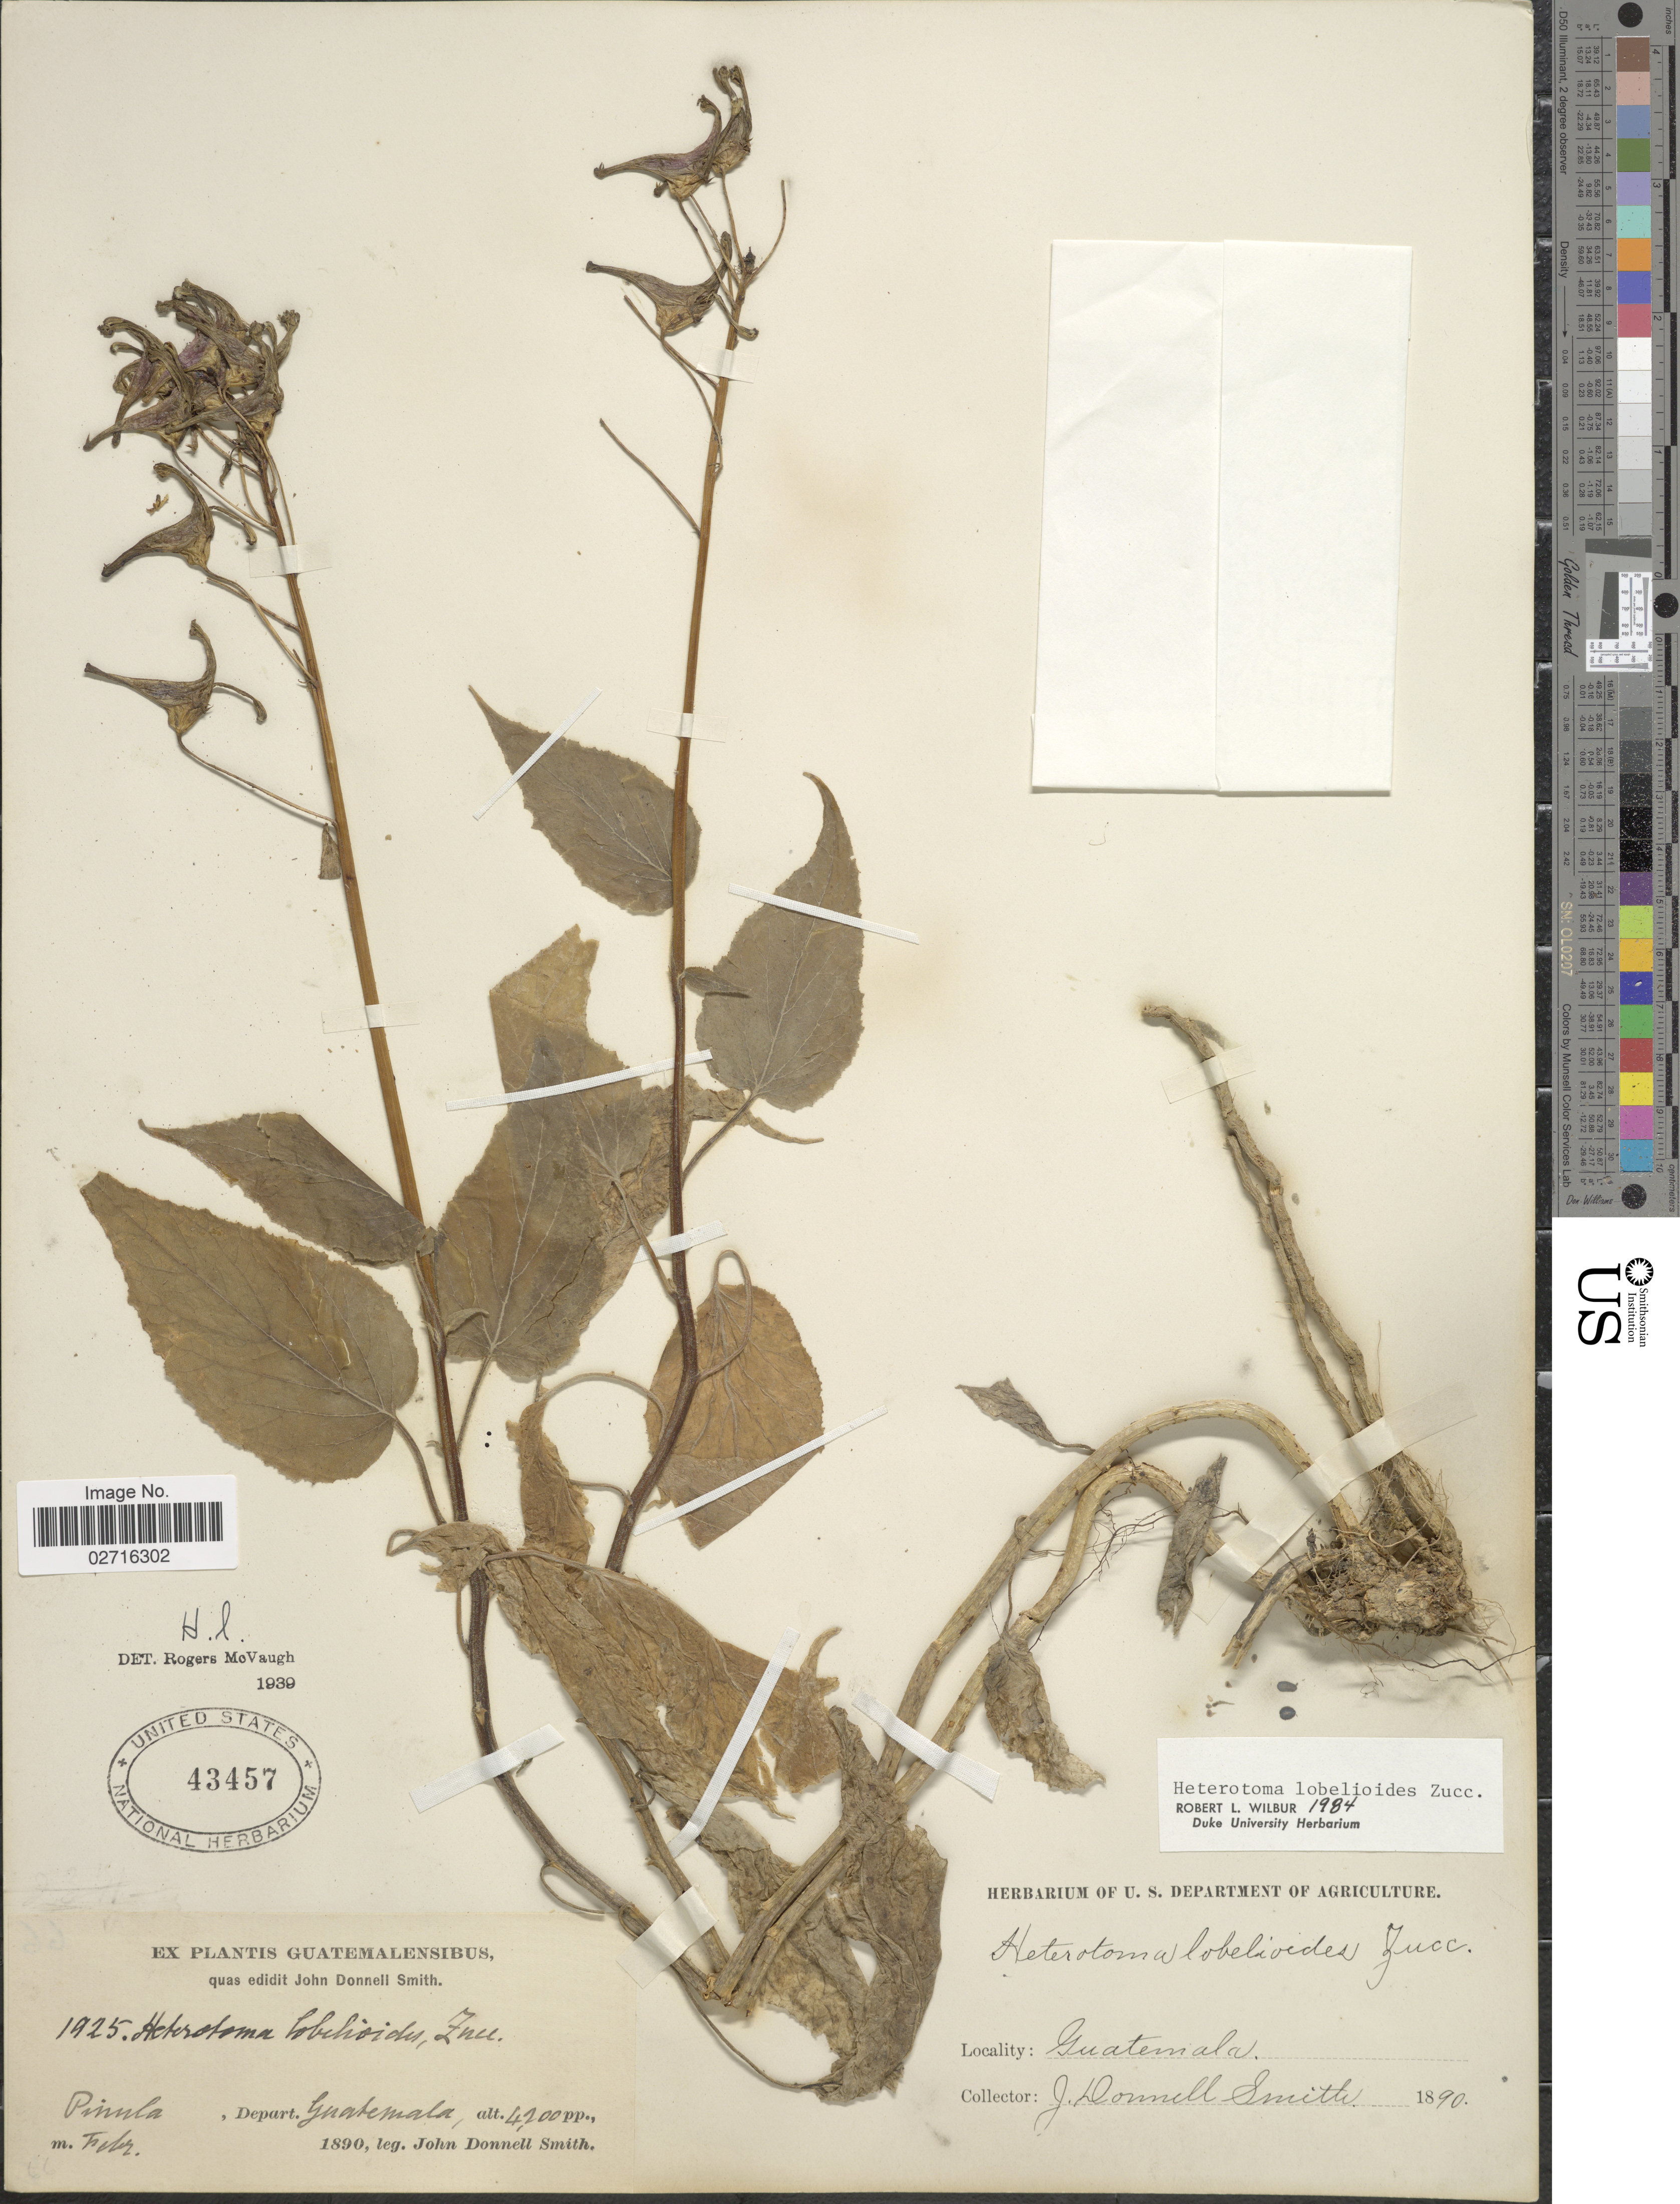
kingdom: Plantae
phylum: Tracheophyta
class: Magnoliopsida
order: Asterales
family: Campanulaceae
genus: Heterotoma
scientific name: Heterotoma lobelioides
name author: Zucc.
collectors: J. Donnell Smith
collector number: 1925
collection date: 1890-02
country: Guatemala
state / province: Guatemala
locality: Pinula, Depart. Guatemala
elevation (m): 1280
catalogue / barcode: US 43457